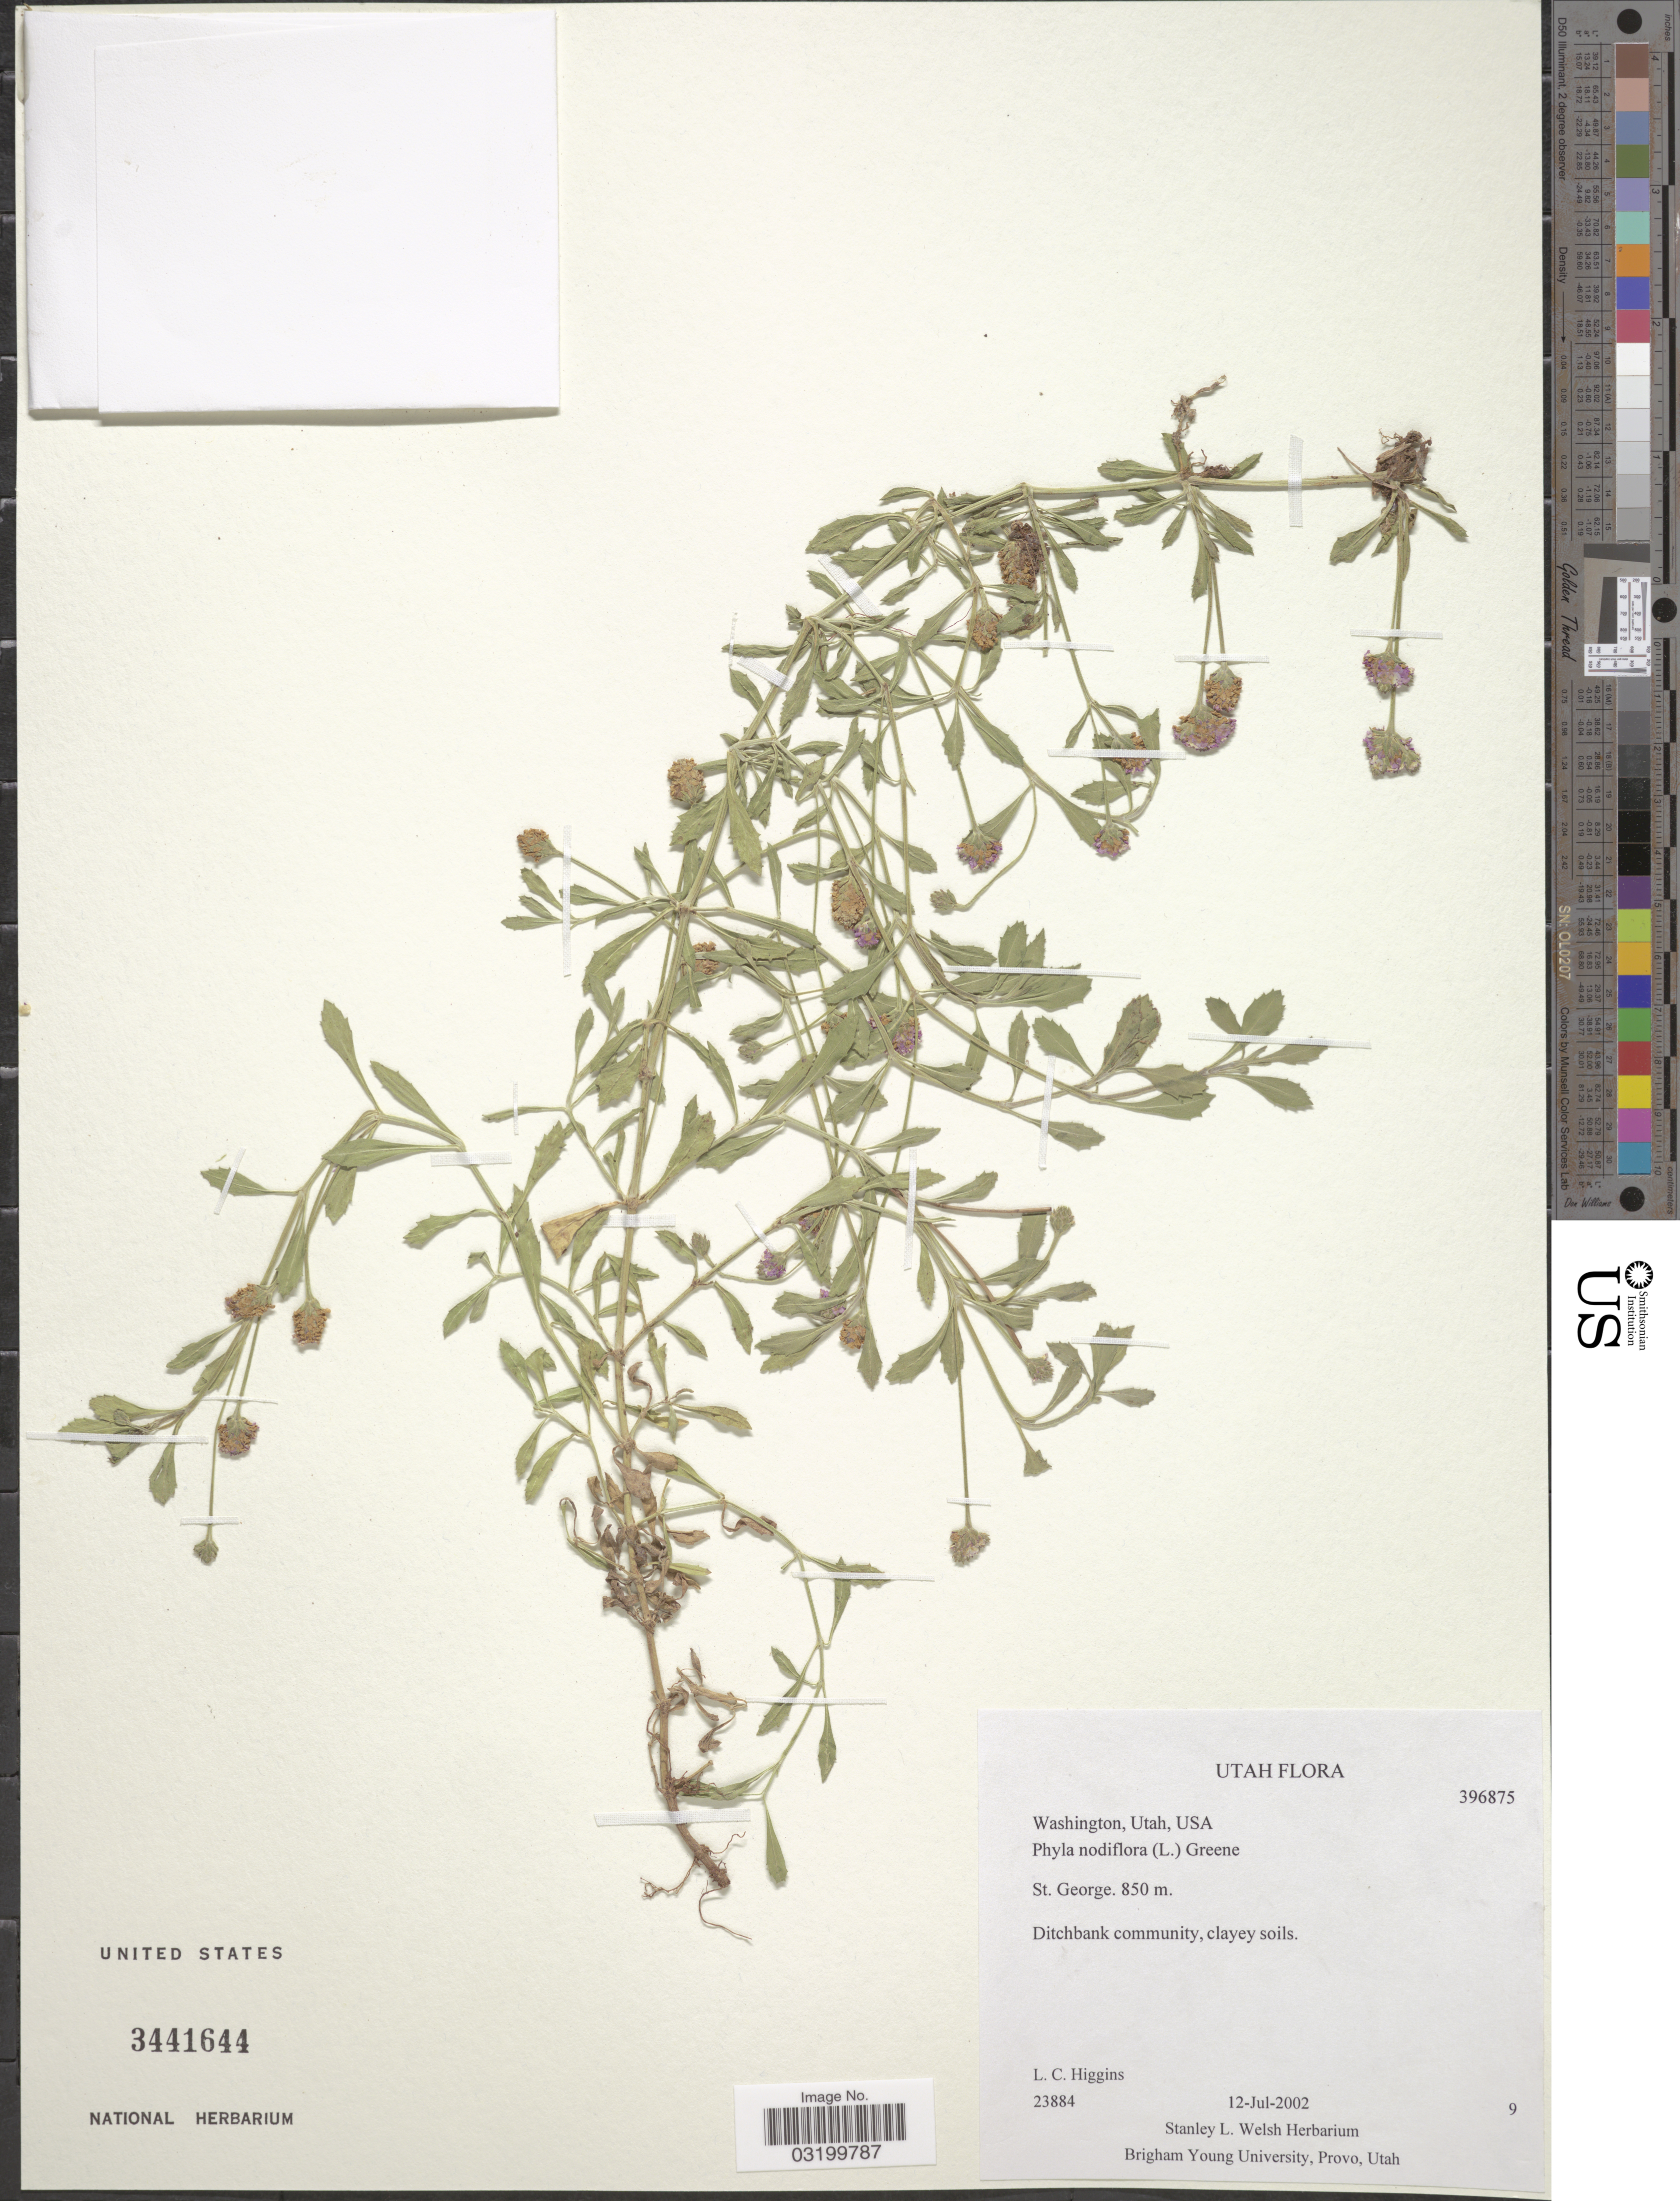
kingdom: Plantae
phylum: Tracheophyta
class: Magnoliopsida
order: Lamiales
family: Verbenaceae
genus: Phyla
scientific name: Phyla nodiflora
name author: (L.) Greene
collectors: L. Higgins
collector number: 23884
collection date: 2002-07-12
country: United States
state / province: Utah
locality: St. George. Ditchbank community.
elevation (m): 850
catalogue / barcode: US 3441644